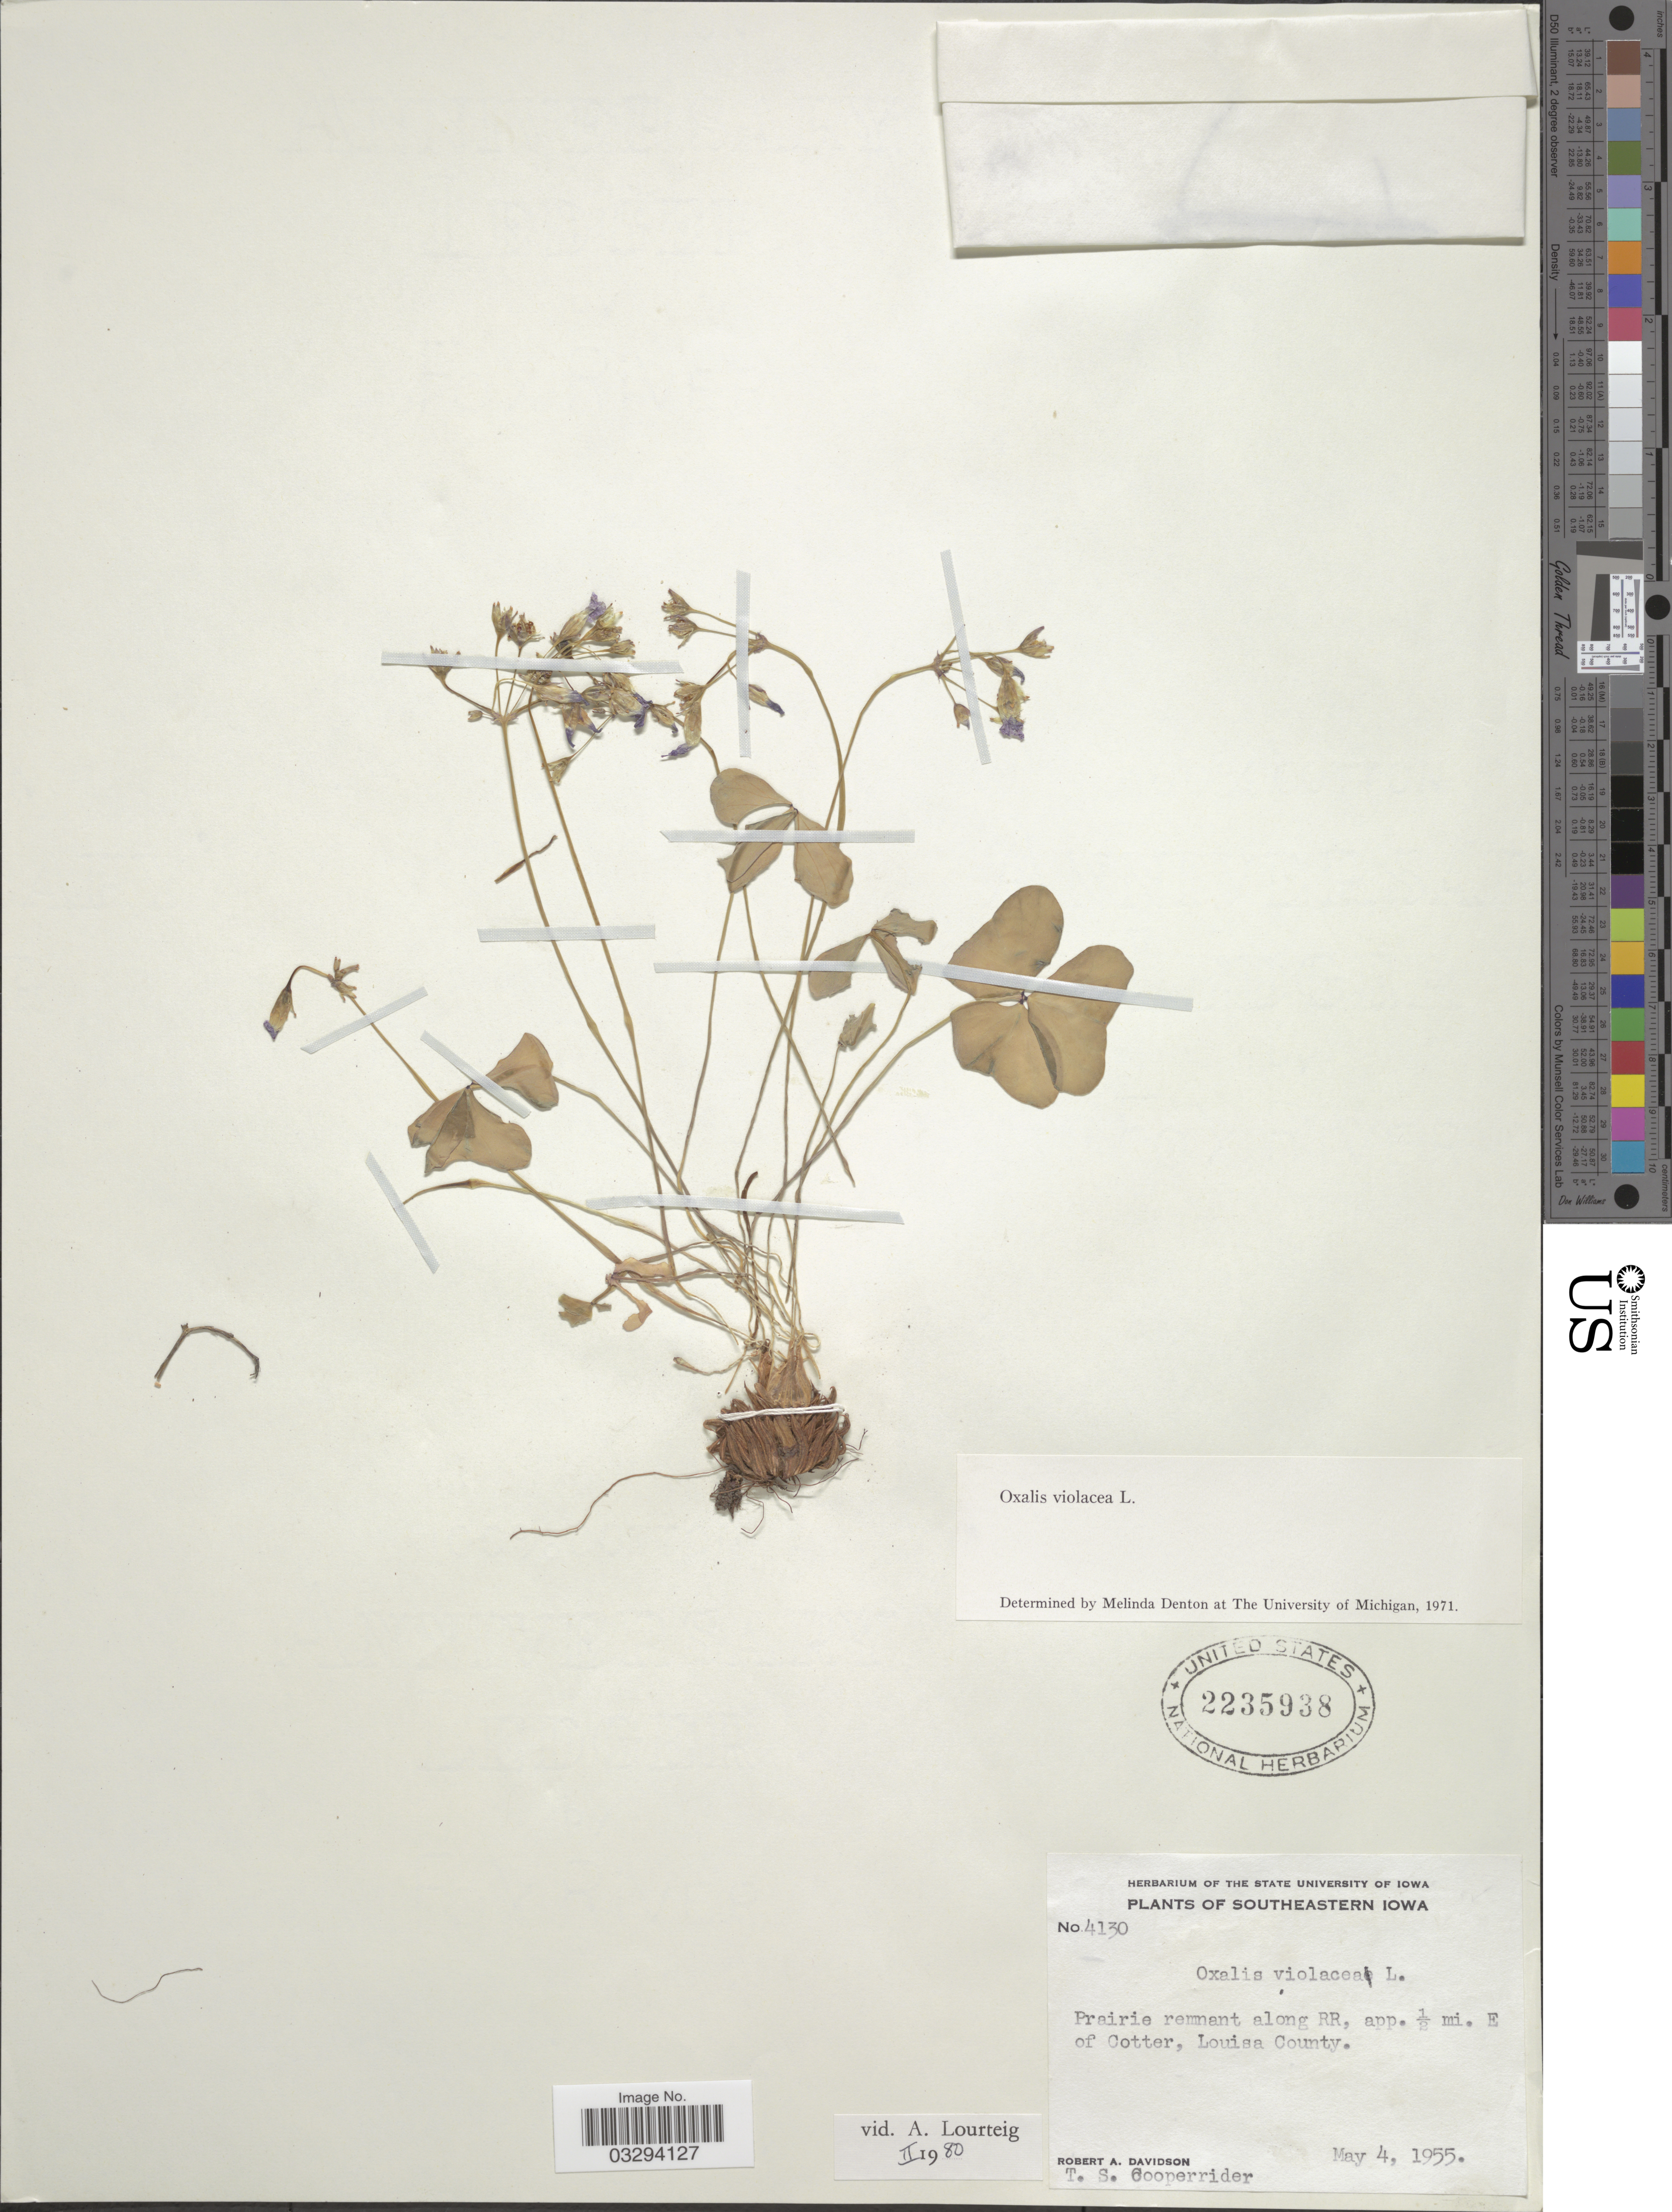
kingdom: Plantae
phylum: Tracheophyta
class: Magnoliopsida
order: Oxalidales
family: Oxalidaceae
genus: Oxalis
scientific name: Oxalis violacea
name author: L.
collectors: R. A. Davidson & T. S. Cooperrider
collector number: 4130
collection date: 1955-05-04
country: United States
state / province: Iowa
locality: Southeastern Iowa. Prairie remnant along RR, app. ½ mi. E of Cotter, Louisa County.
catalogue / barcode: US 2235938